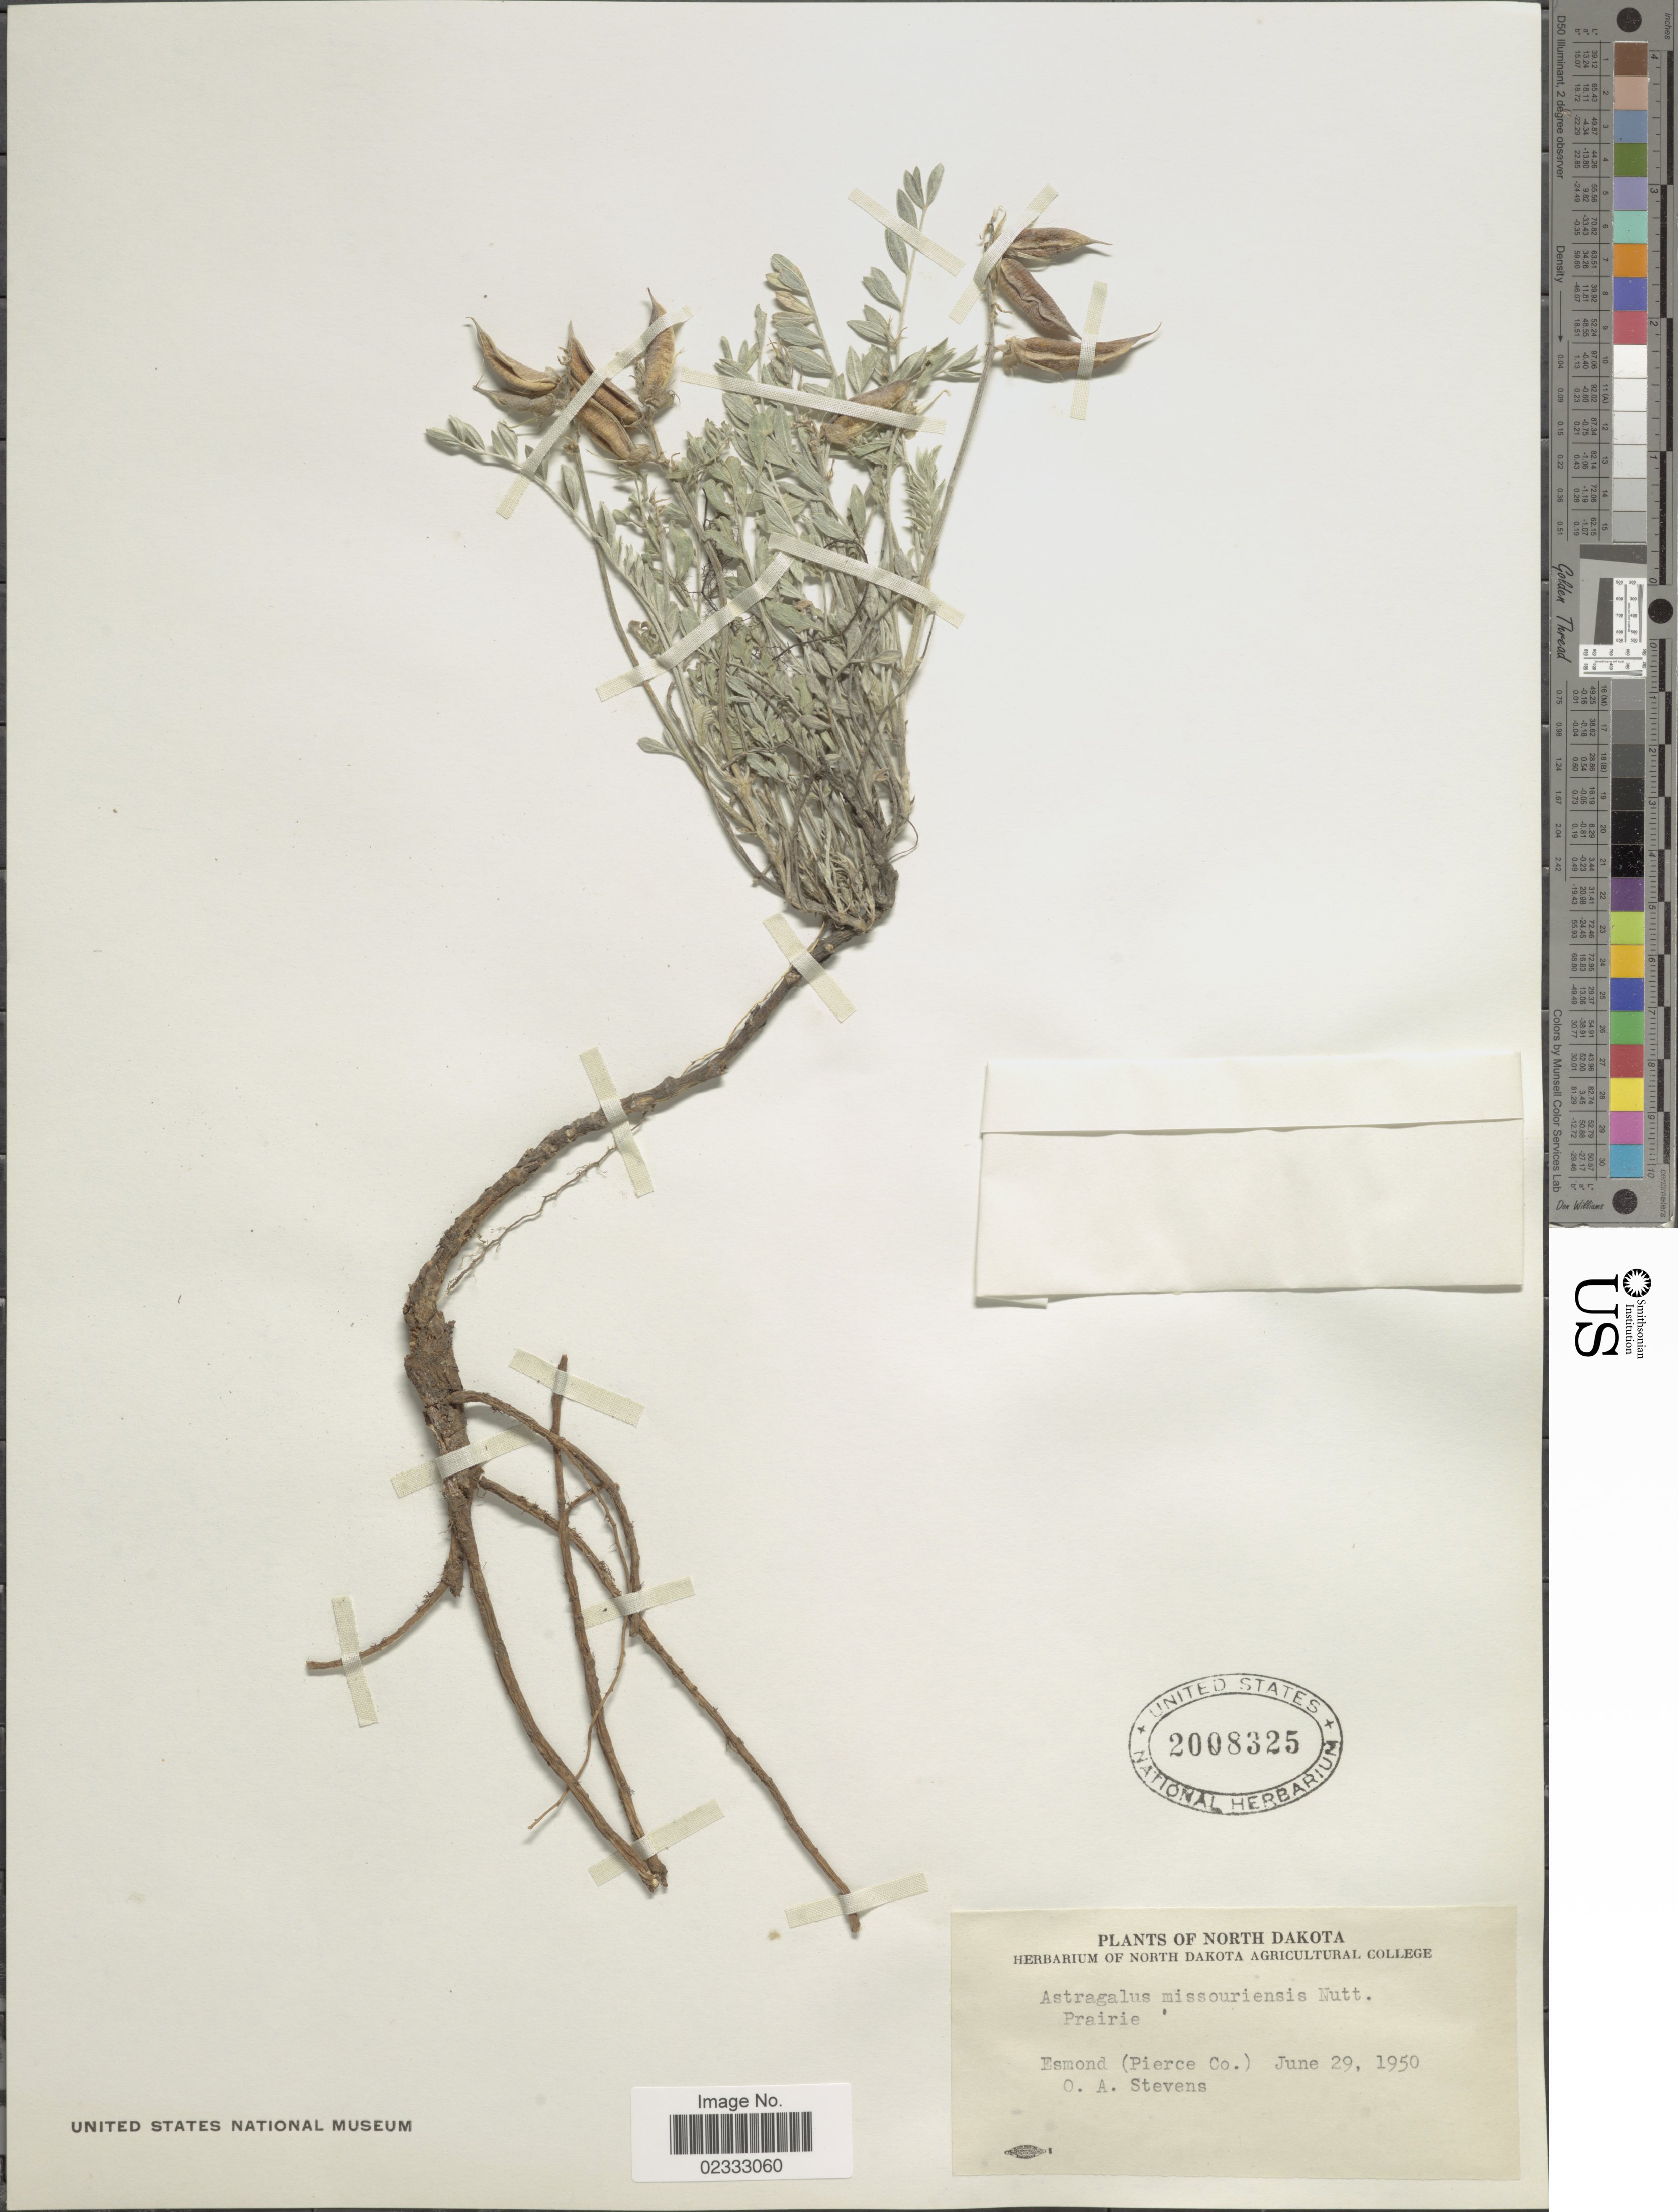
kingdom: Plantae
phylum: Tracheophyta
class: Magnoliopsida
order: Fabales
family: Fabaceae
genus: Astragalus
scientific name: Astragalus missouriensis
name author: Nutt.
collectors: O. A. Stevens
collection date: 1950-06-29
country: United States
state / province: North Dakota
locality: Esmond (Pierce Co.)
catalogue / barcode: US 2008325